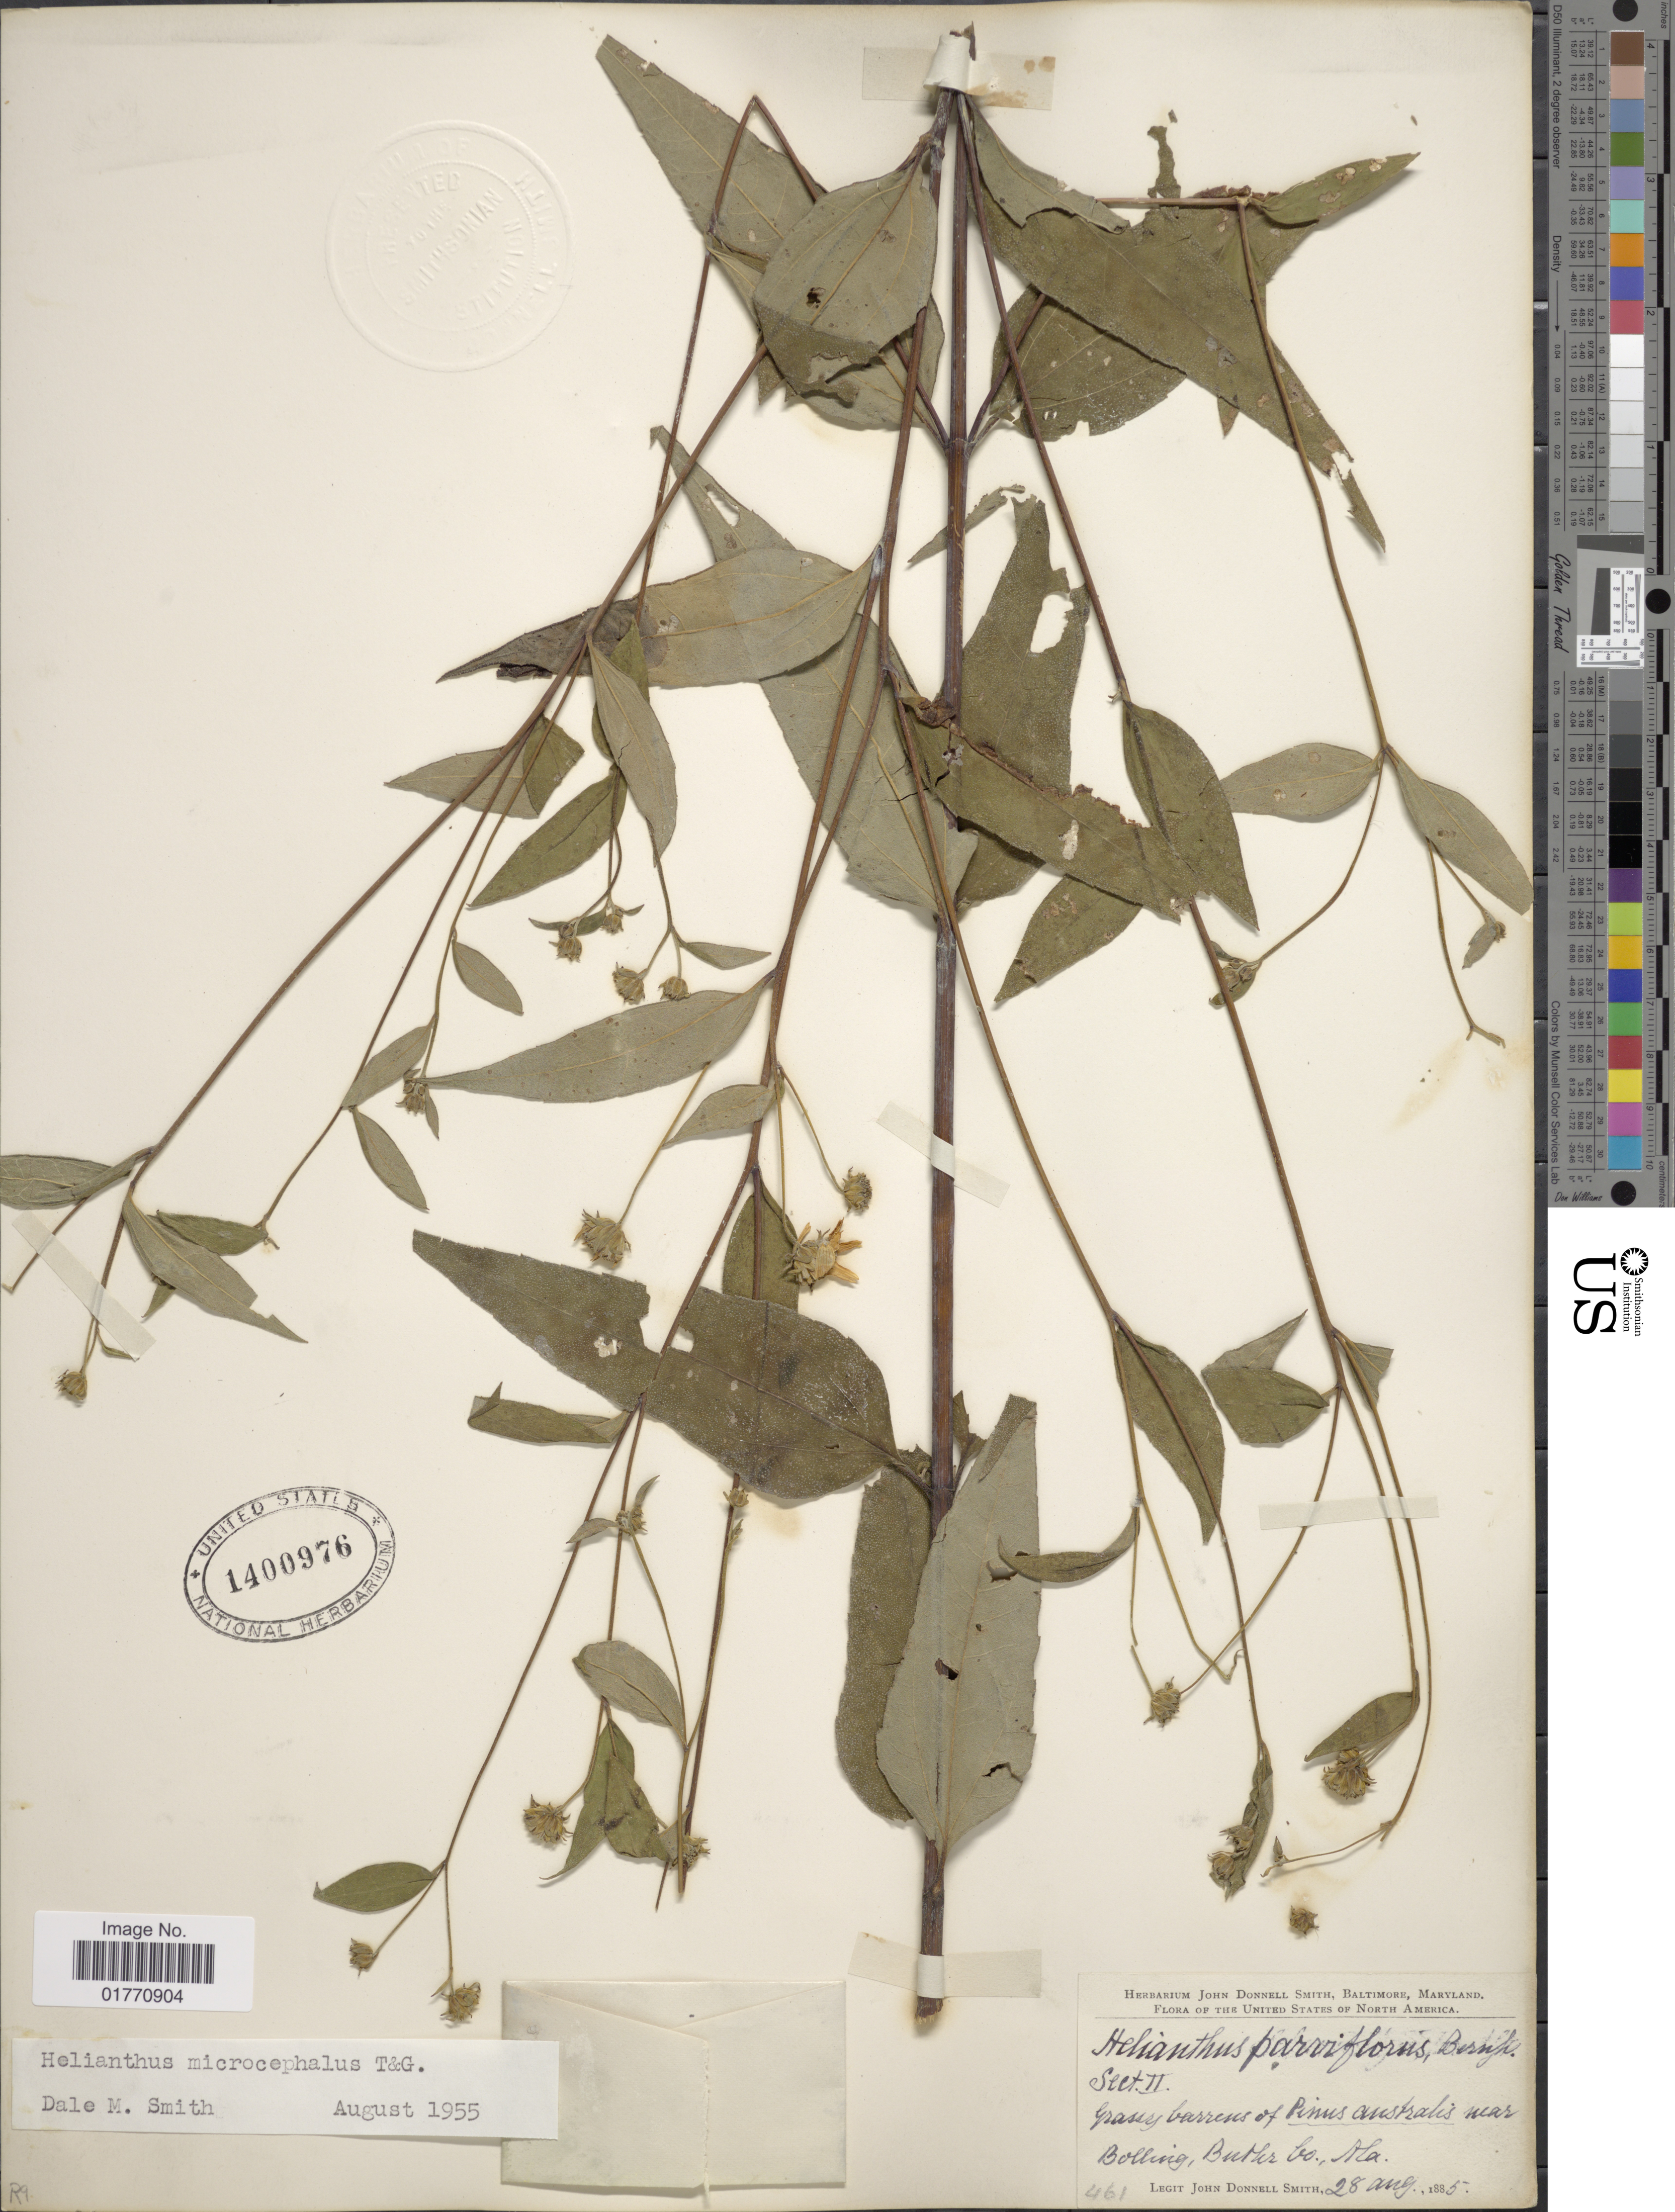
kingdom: Plantae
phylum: Tracheophyta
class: Magnoliopsida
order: Asterales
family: Asteraceae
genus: Helianthus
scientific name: Helianthus microcephalus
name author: Torr. & A. Gray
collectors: J. Donnell Smith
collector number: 461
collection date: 1885-08-28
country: United States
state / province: Alabama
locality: Grassy barrens of Pinus australis near Bolling, Butler Co.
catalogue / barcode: US 1400976